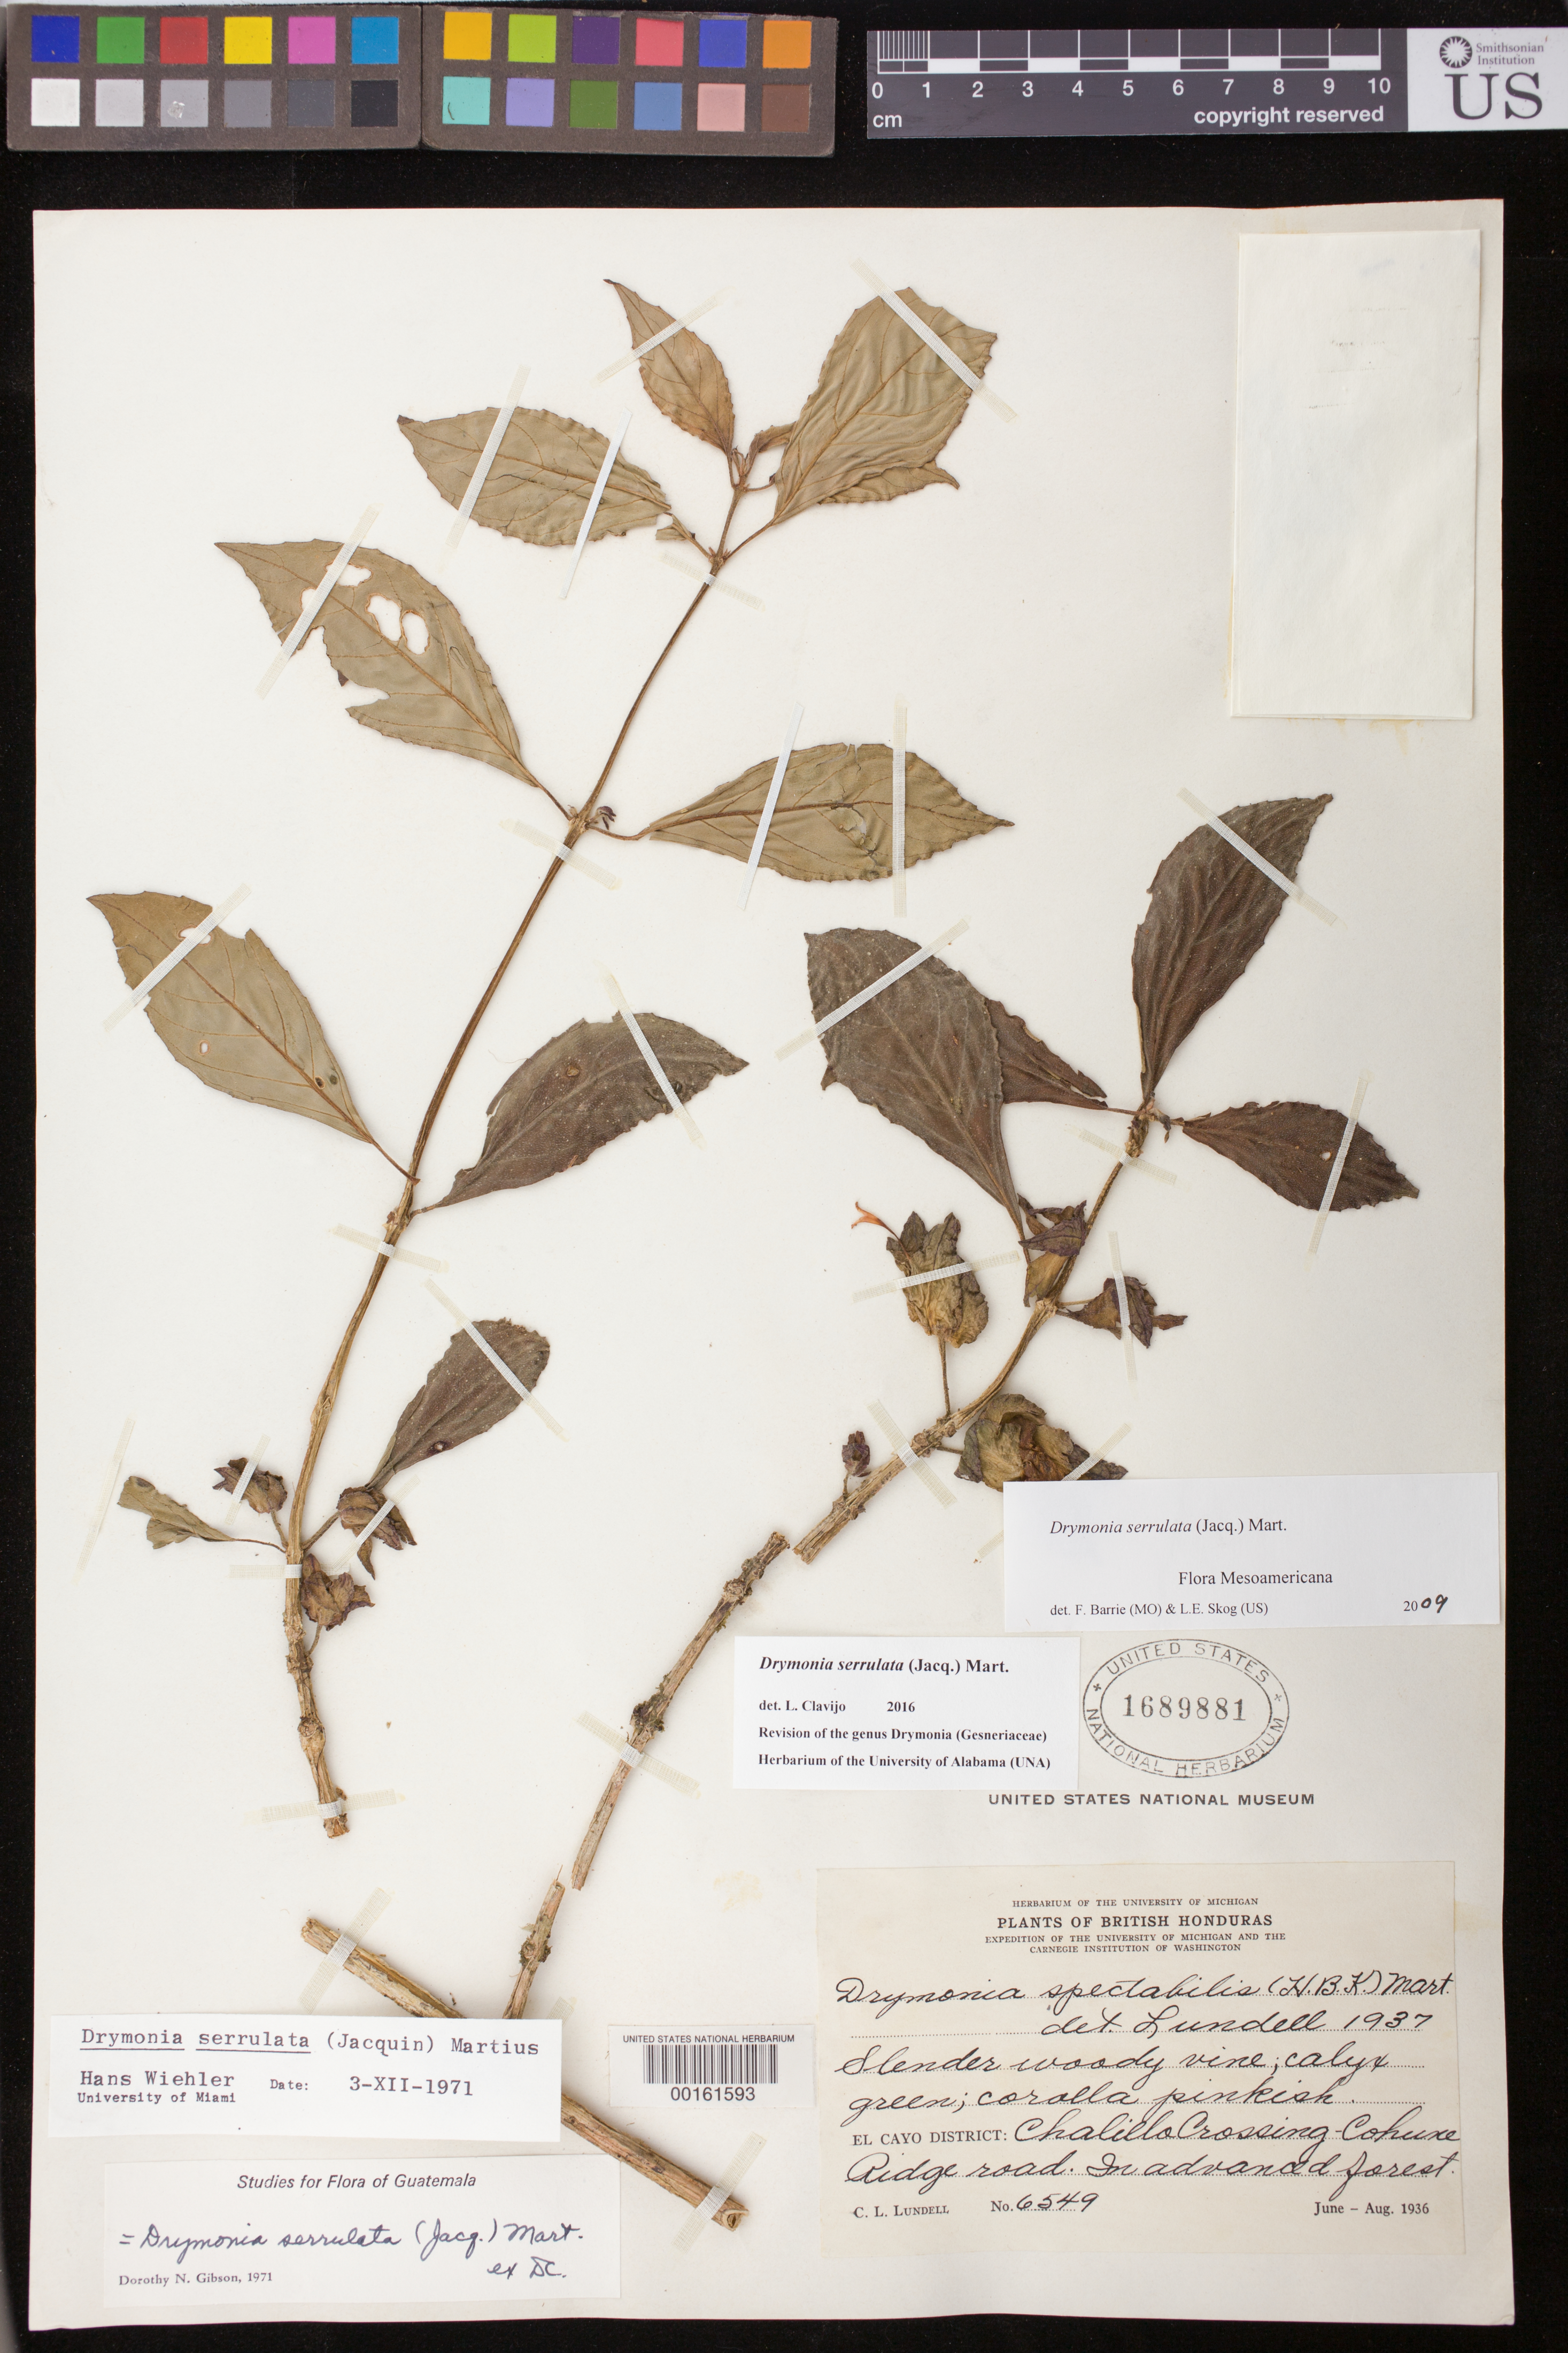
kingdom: Plantae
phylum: Tracheophyta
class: Magnoliopsida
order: Lamiales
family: Gesneriaceae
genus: Drymonia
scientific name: Drymonia serrulata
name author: (Jacq.) Mart.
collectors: C. L. Lundell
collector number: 6549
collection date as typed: Jun-Aug 1936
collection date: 1936-06/1936-08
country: Belize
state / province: Cayo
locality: Chalillo Crossing-Cohune ridge road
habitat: In advanced forest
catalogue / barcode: US 1689881